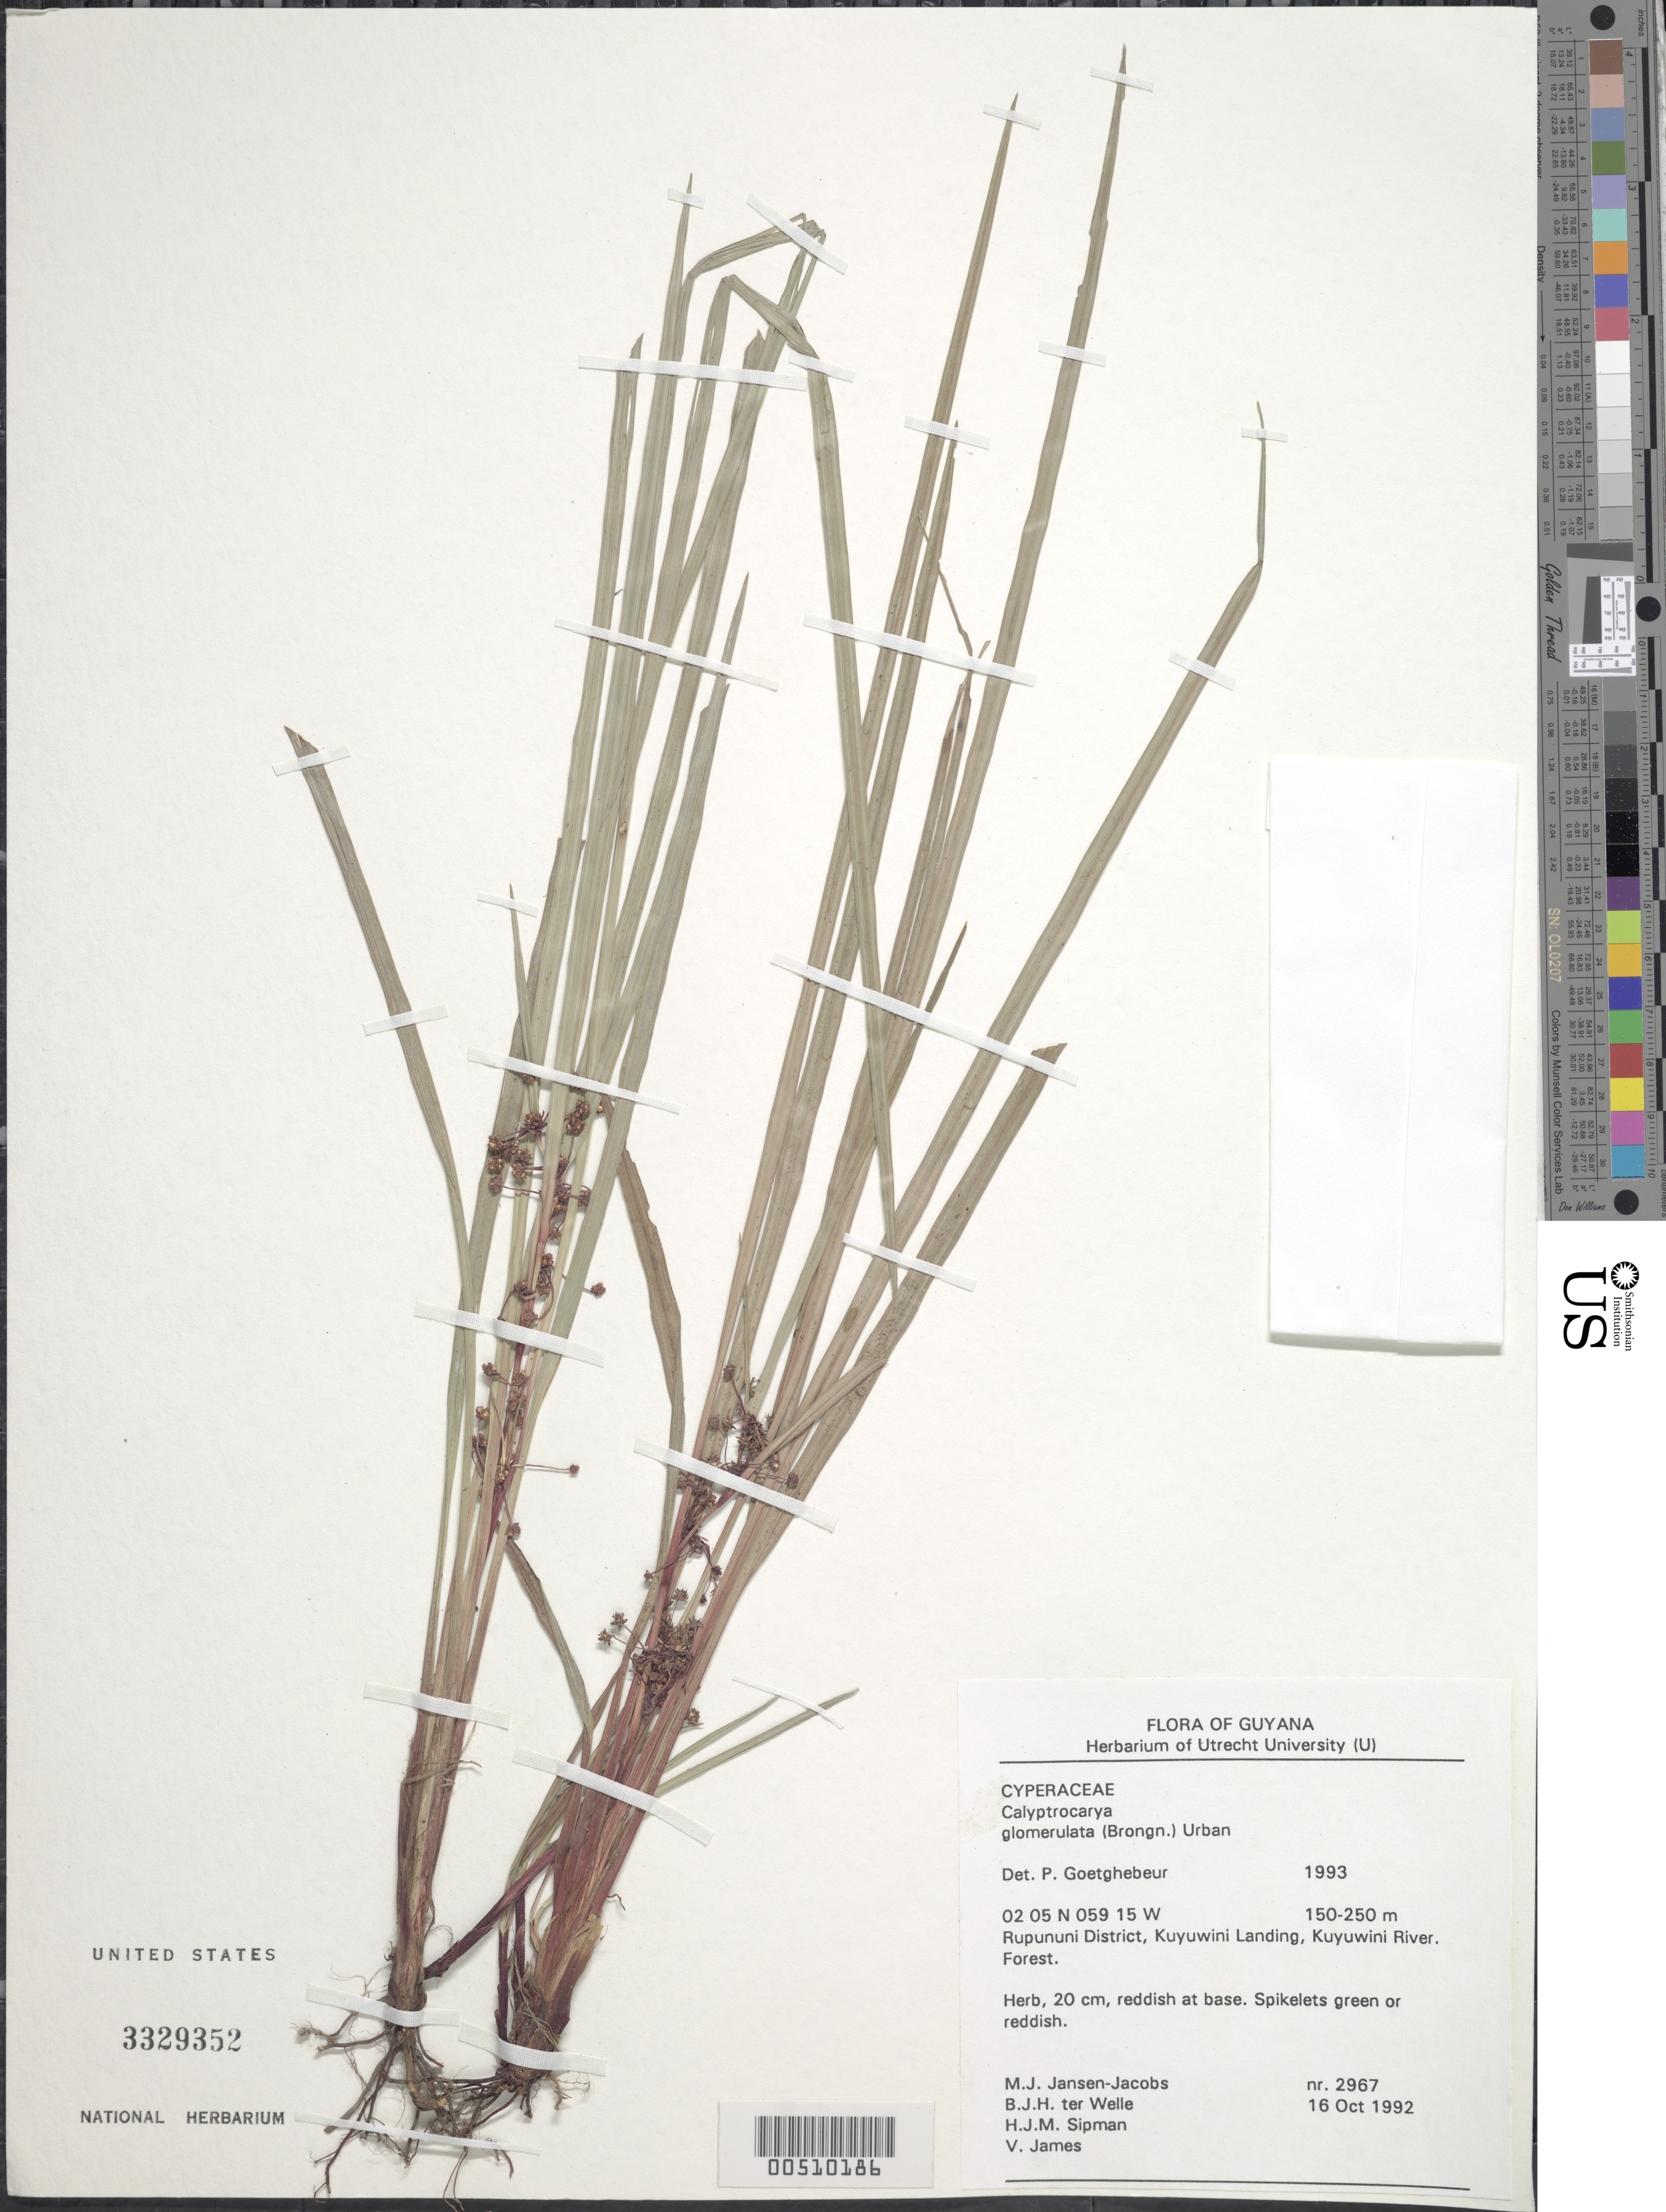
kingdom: Plantae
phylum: Tracheophyta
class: Liliopsida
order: Poales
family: Cyperaceae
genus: Calyptrocarya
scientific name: Calyptrocarya glomerulata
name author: (Brongn.) Urb.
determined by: Goetghebeur, P.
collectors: M. J. Jansen-Jacobs, B. Welle, H. J. M. Sipman & V. James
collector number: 2967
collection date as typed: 16 Oct 1992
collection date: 1992-10-16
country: Guyana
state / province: U. Takutu-U. Essequibo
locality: Kuyuwini Landing, Kuyuwini River. [In former Rupununi Region.]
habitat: Forest.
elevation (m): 150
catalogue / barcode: US 3329352